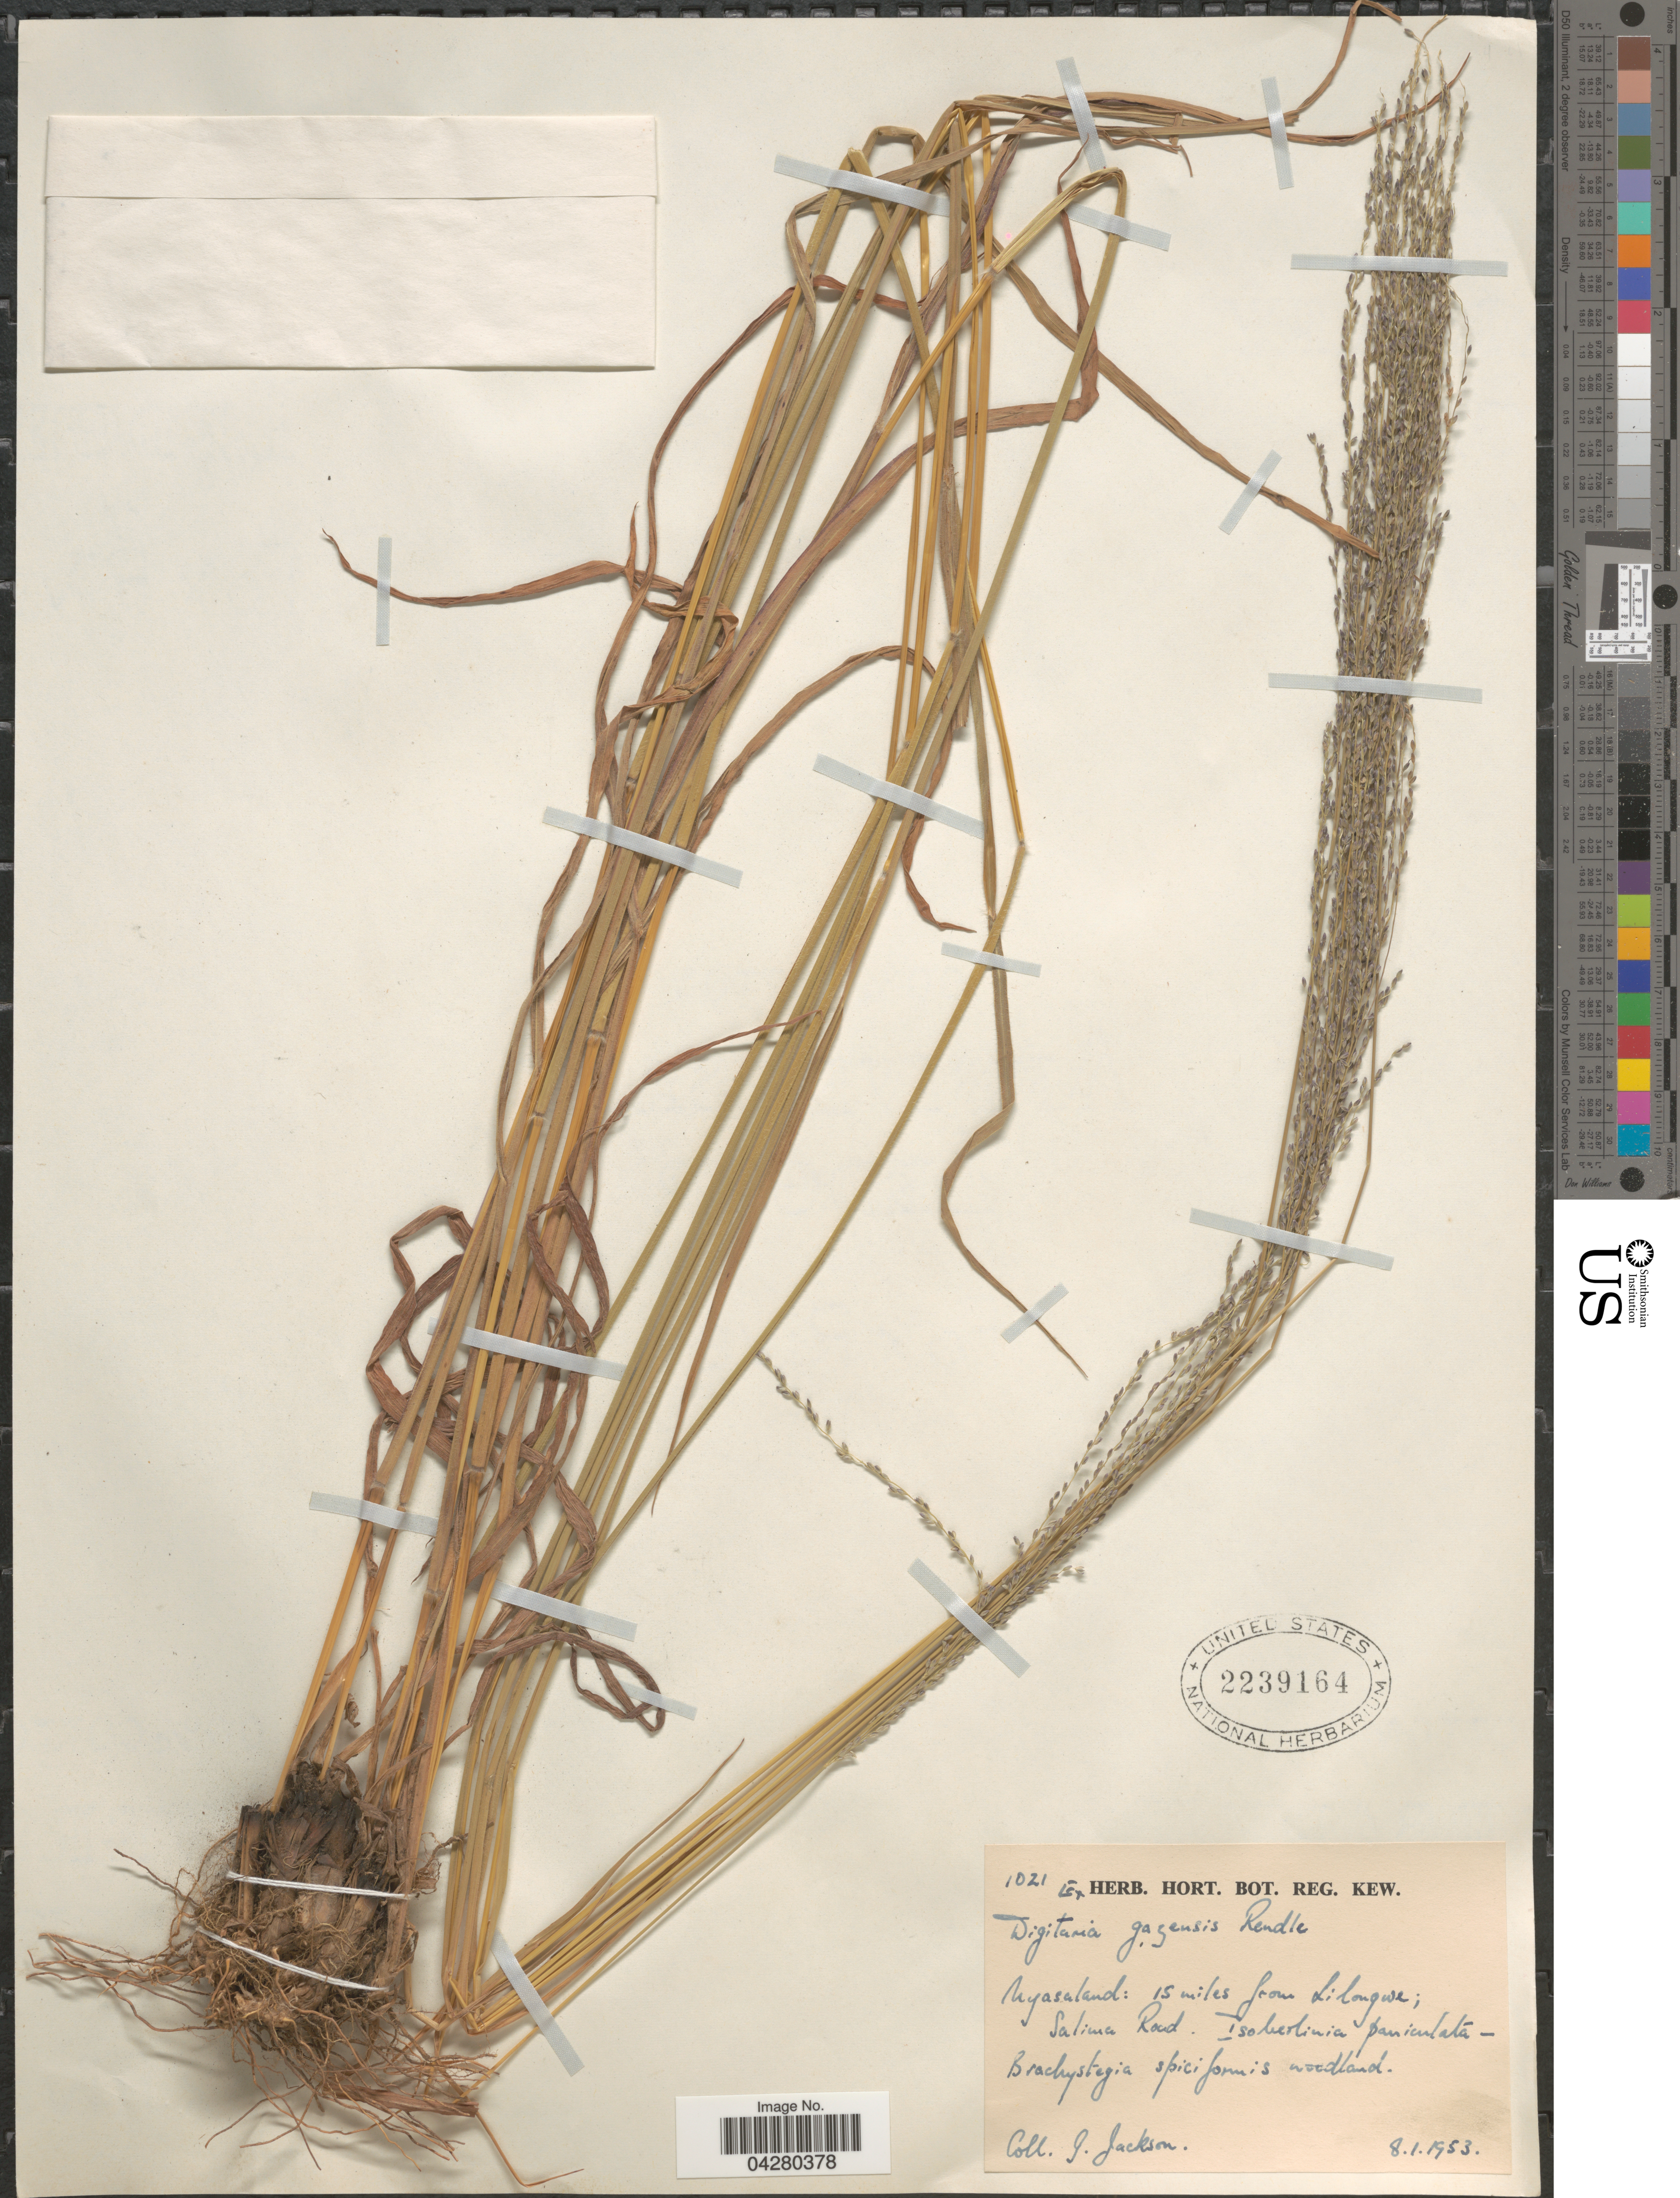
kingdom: Plantae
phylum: Tracheophyta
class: Liliopsida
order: Poales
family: Poaceae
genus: Digitaria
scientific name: Digitaria gazensis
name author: Rendle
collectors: G. Jackson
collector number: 1021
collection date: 1953-01-08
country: Malawi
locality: Nyasaland: 15 miles from Lilongwe; Salima Road.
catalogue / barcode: US 2239164